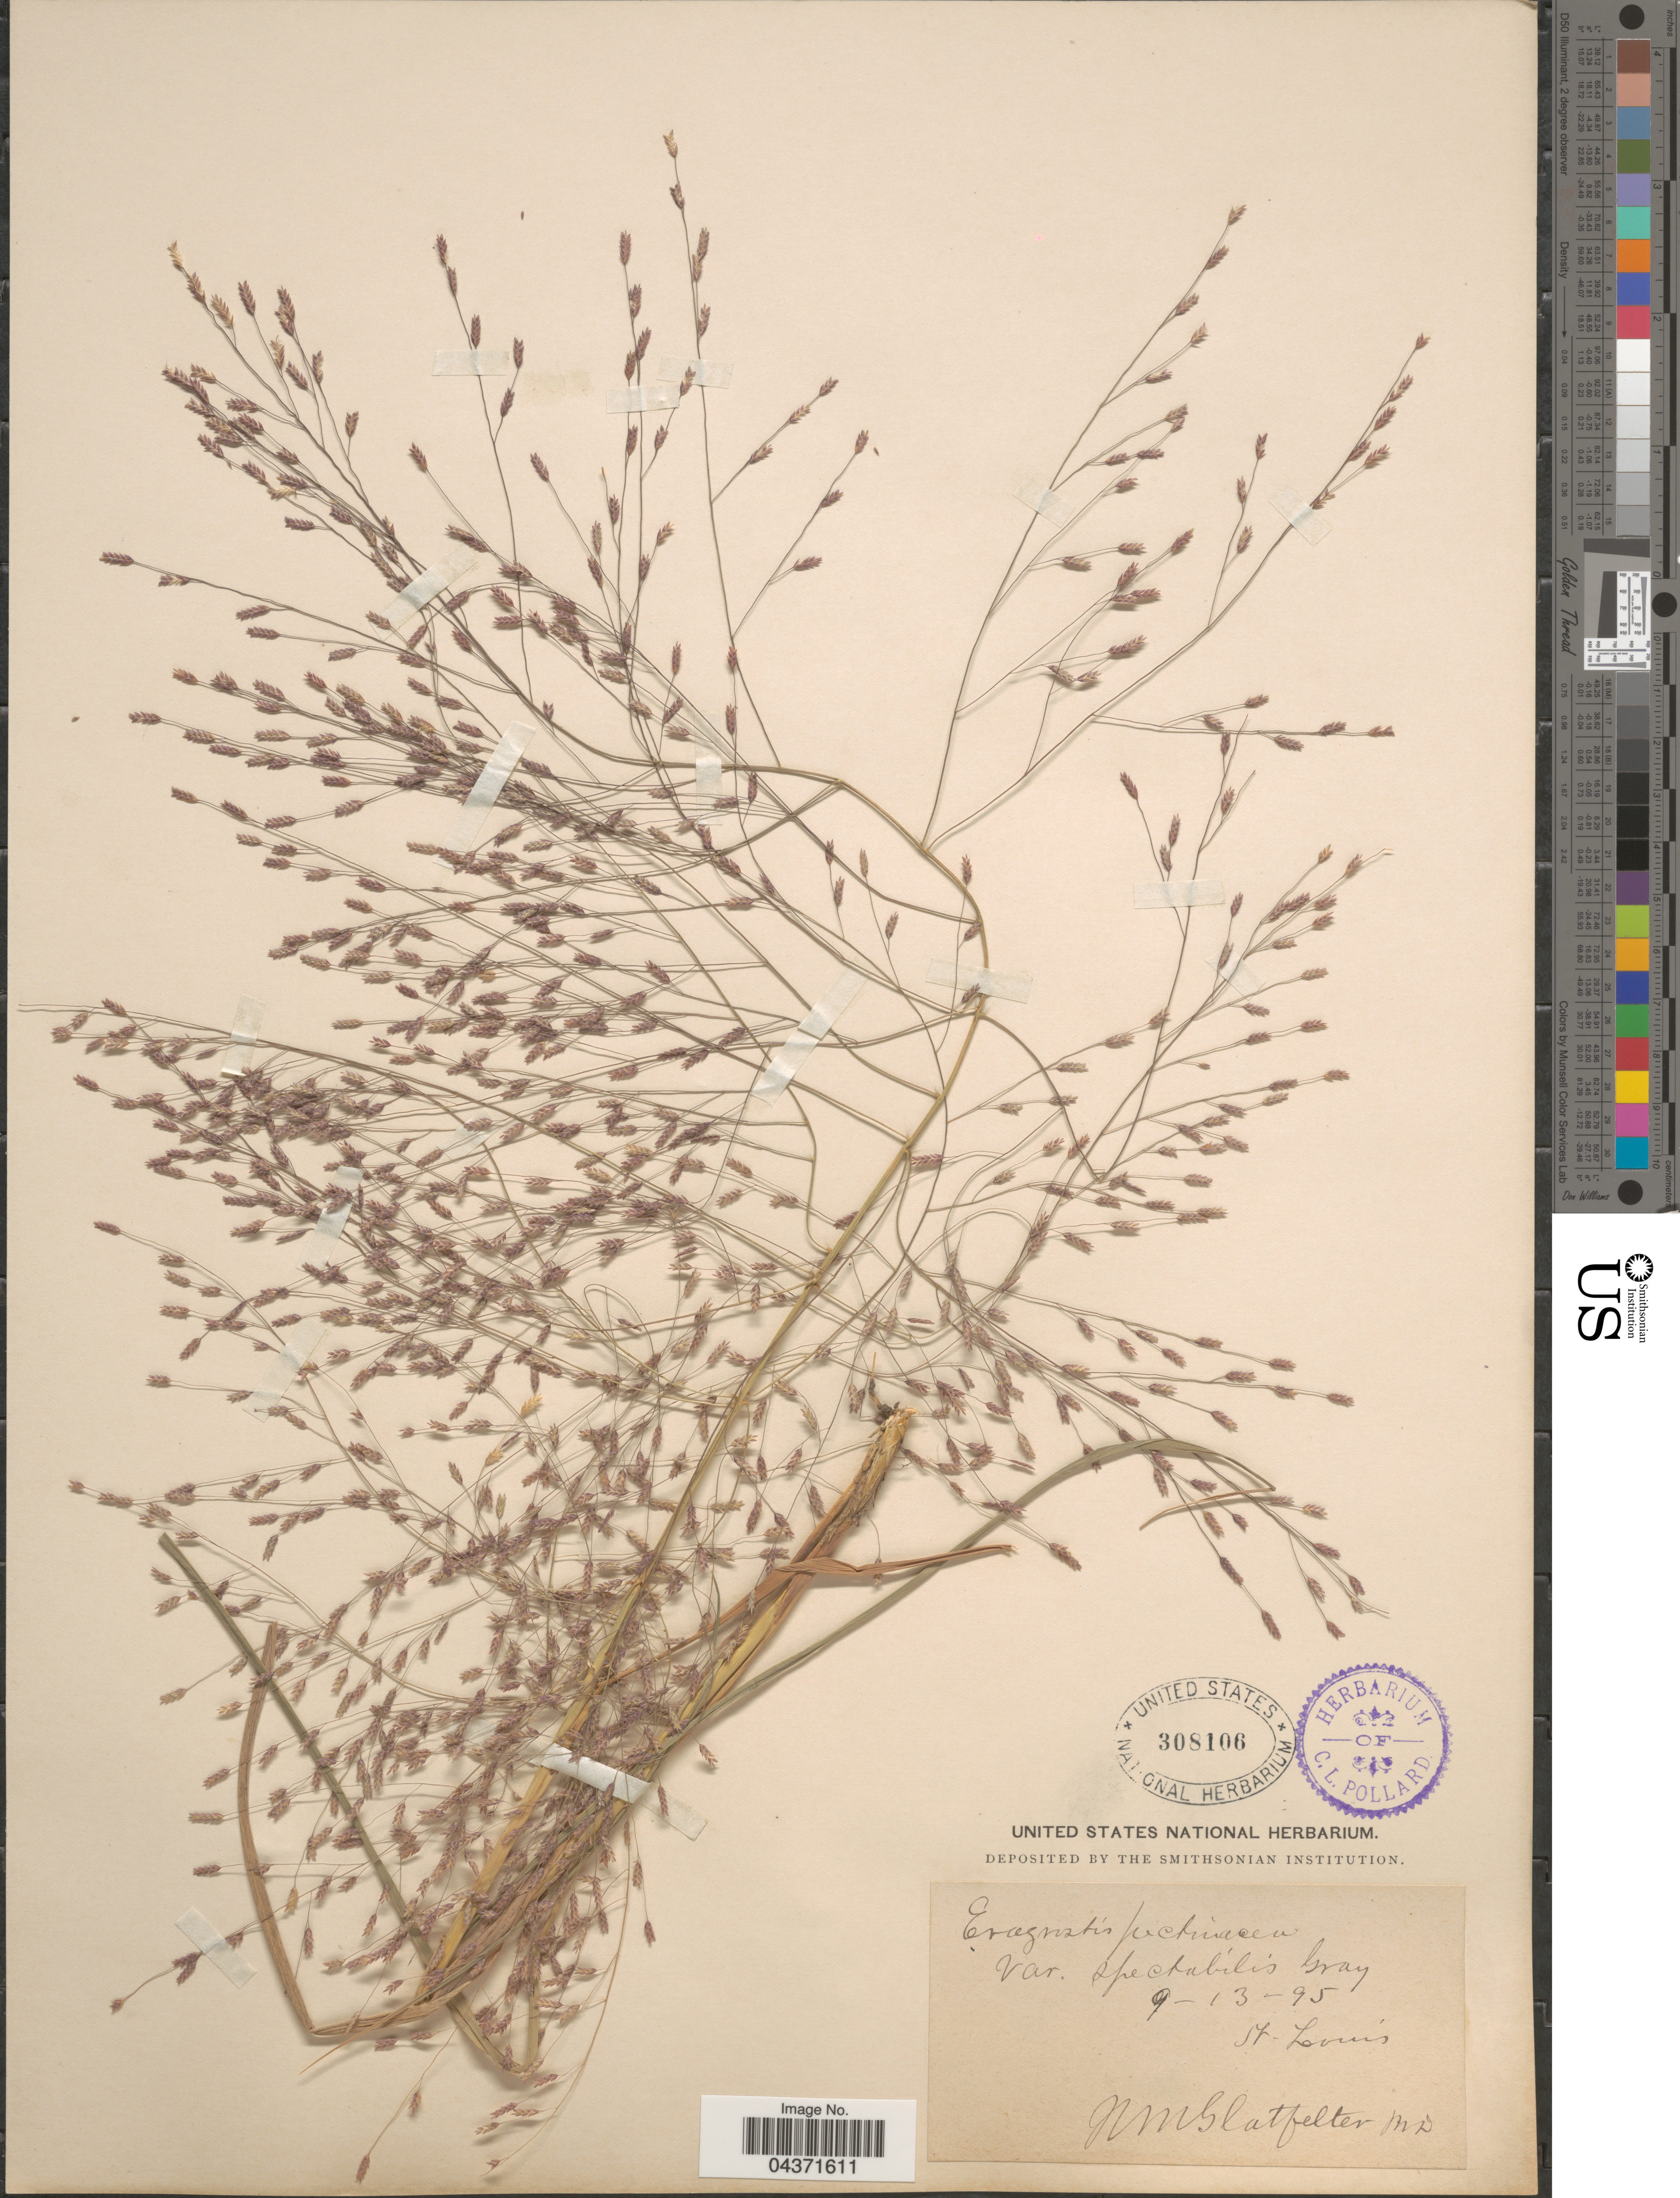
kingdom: Plantae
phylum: Tracheophyta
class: Liliopsida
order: Poales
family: Poaceae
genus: Eragrostis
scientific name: Eragrostis spectabilis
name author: (Pursh) Steud.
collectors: N. M. Glatfelter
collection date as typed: Transcribed d/m/y: 13/9/95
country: United States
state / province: Missouri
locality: St. Louis.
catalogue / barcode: US 308106